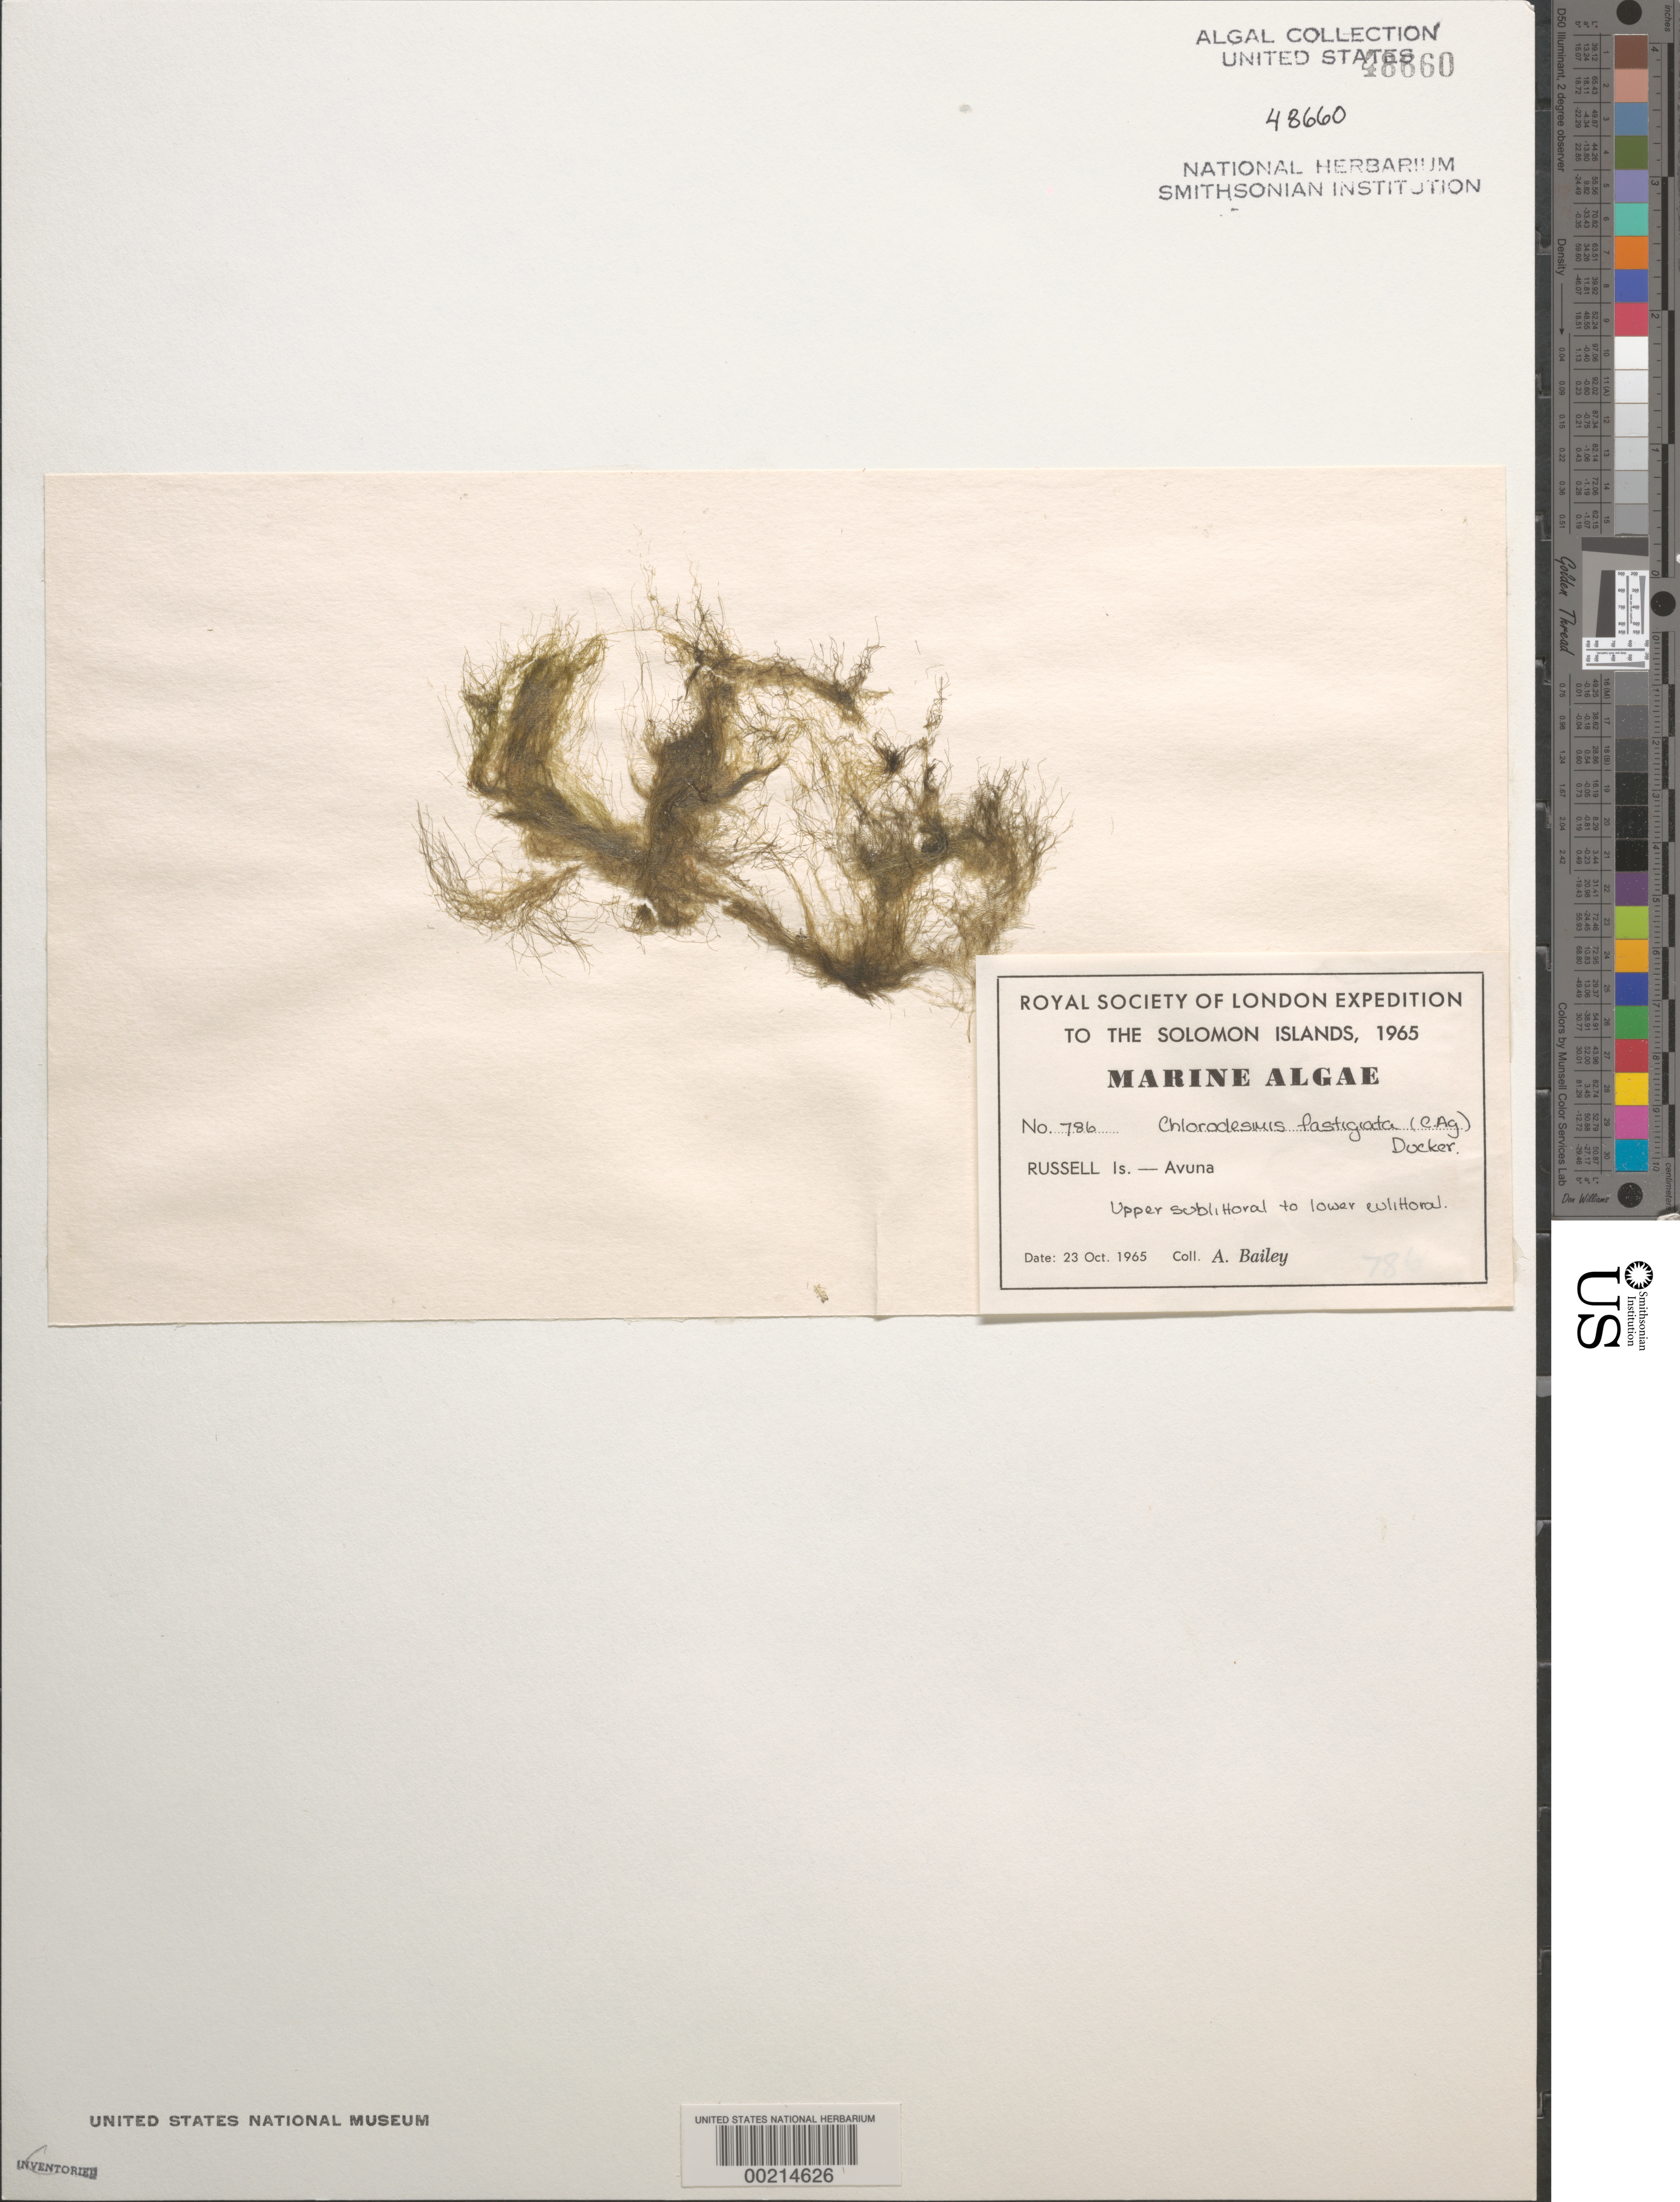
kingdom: Plantae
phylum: Chlorophyta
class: Ulvophyceae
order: Bryopsidales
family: Udoteaceae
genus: Chlorodesmis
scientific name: Chlorodesmis fastigiata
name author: (C. Agardh) S.C. Ducker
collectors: A. Bailey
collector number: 786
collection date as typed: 23 Oct 1965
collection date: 1965-10-23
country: Solomon Islands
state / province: Central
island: Russell Islands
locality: Avuna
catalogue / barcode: US 48660